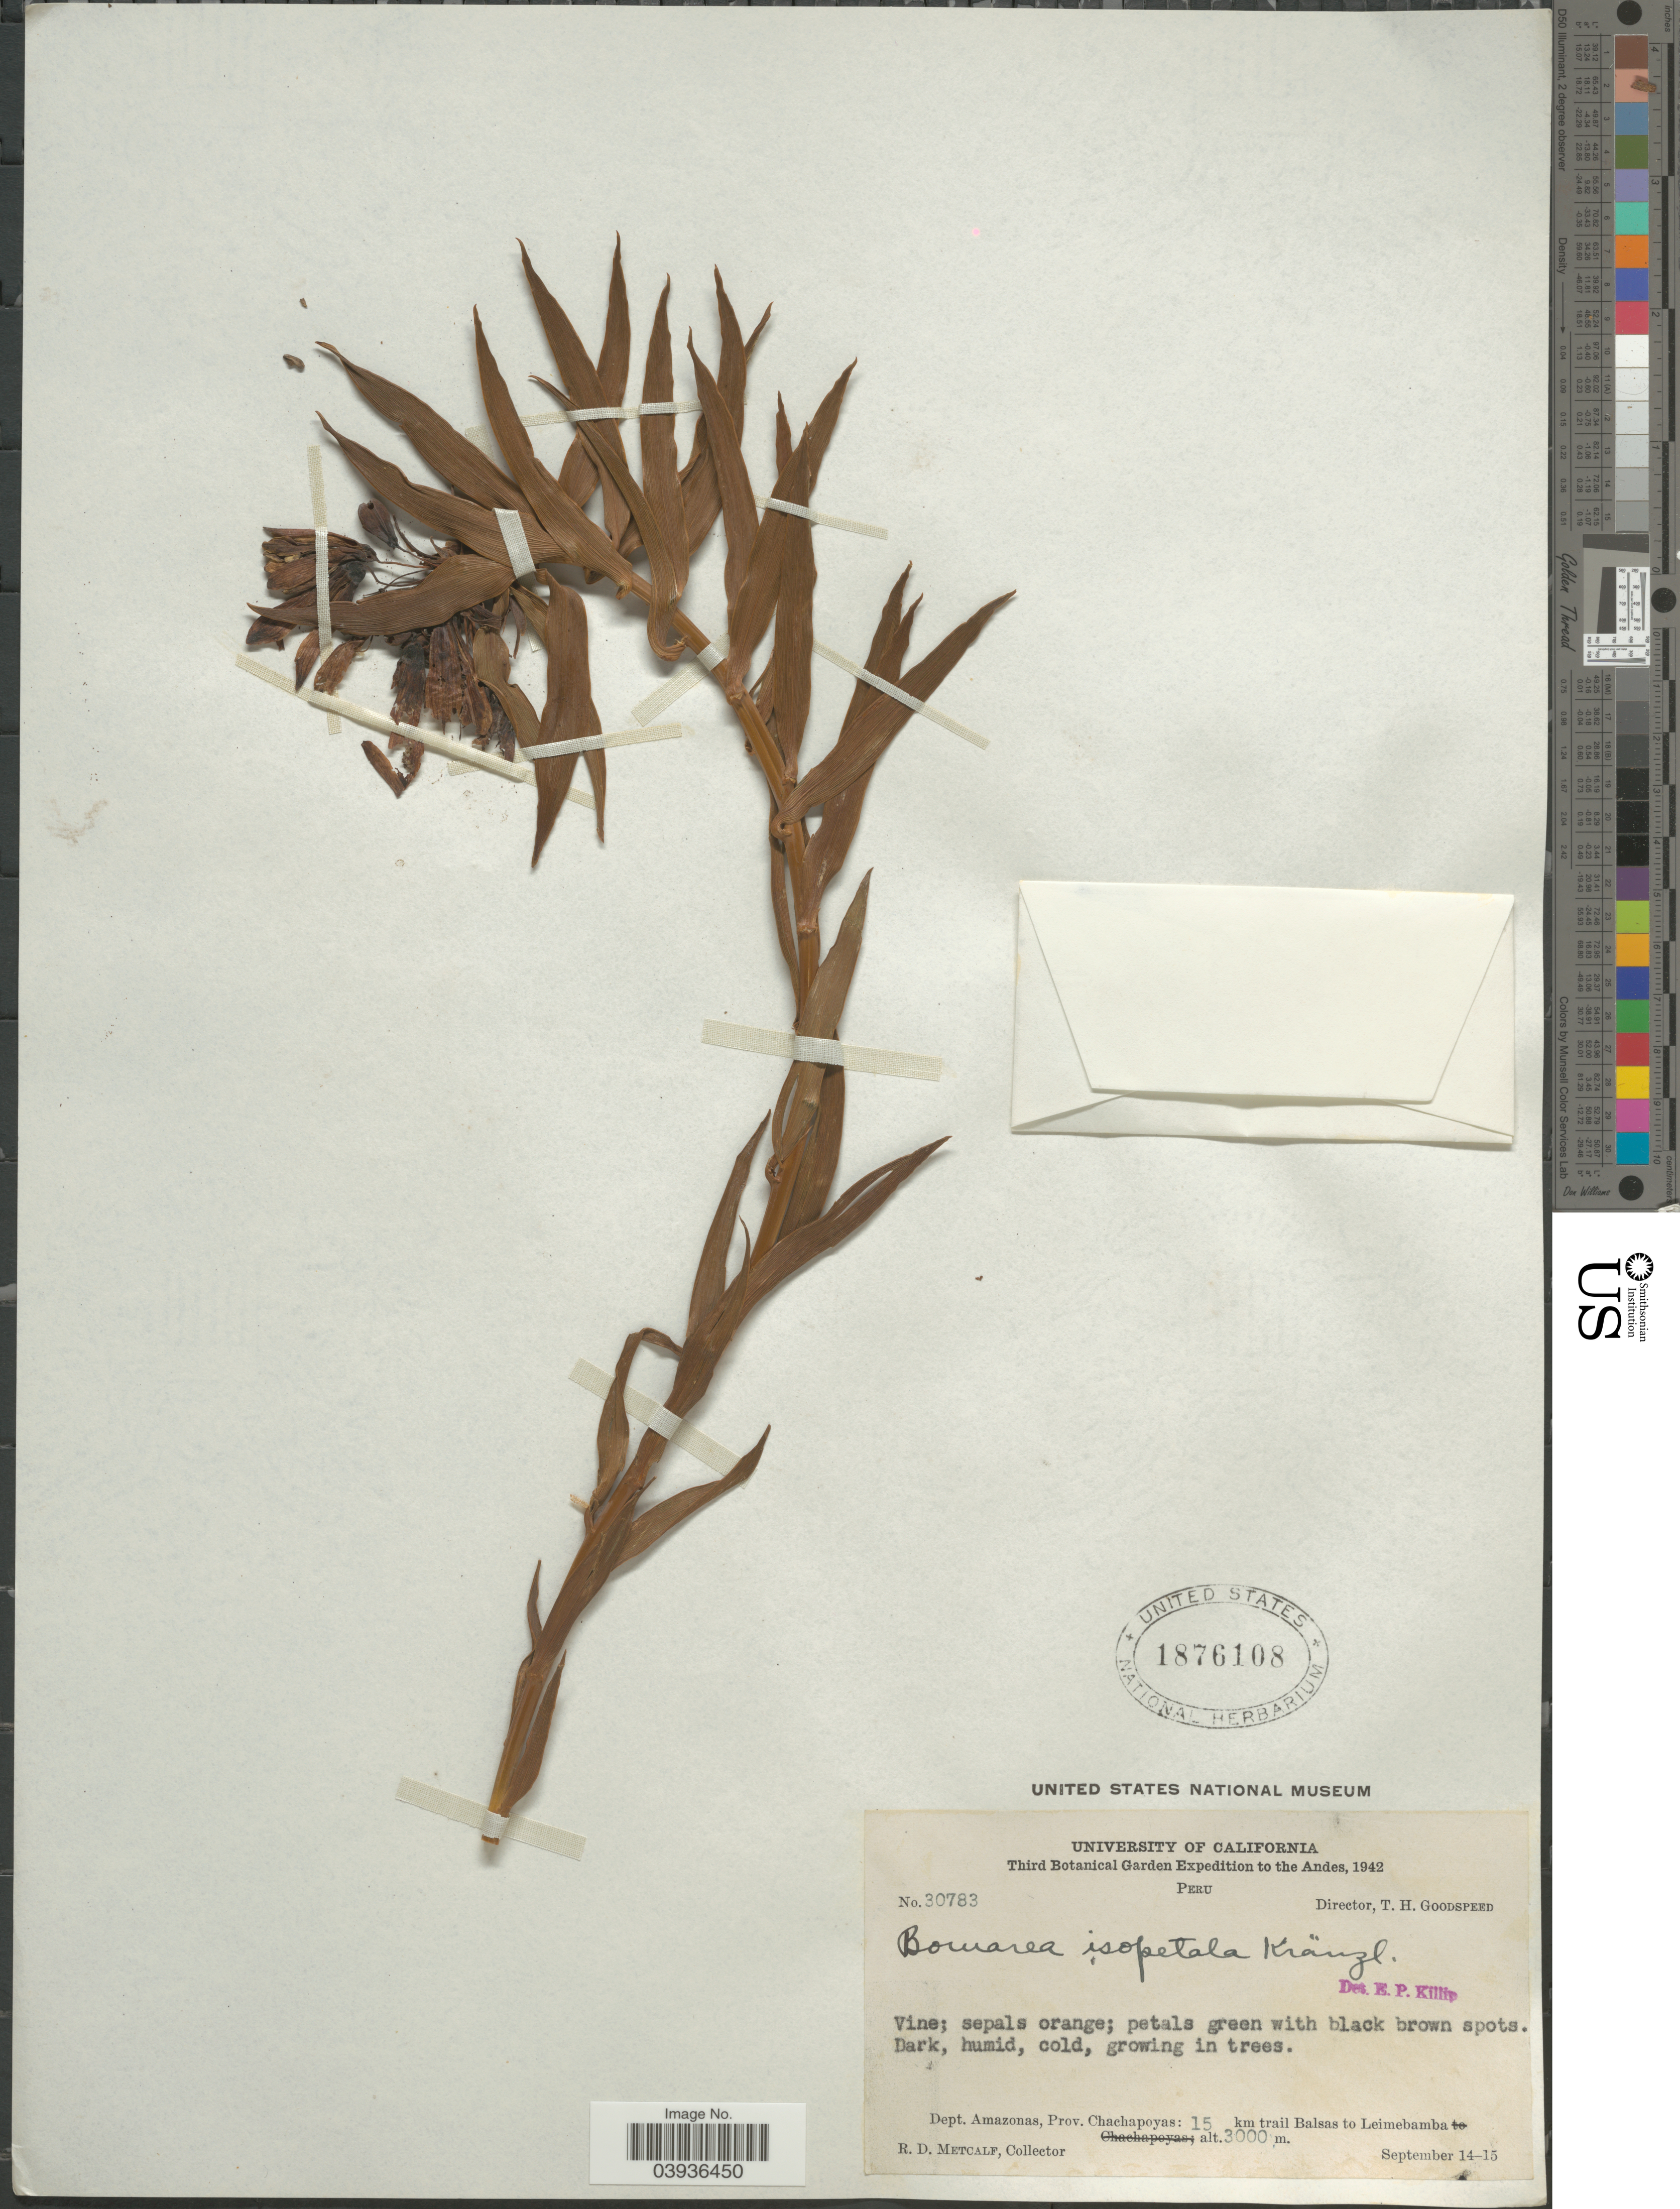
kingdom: Plantae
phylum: Tracheophyta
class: Liliopsida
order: Liliales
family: Alstroemeriaceae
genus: Bomarea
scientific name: Bomarea isopetala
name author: Kraenzl.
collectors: R. D. Metcalf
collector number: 30783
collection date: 1942-09-14/1942-09-15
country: Peru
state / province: Amazonas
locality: Andes. Dept. Amazonas, Prov. Chachapoyas: 15 km trail Balsas to Leimebamba.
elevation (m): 3000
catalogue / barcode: US 1876108